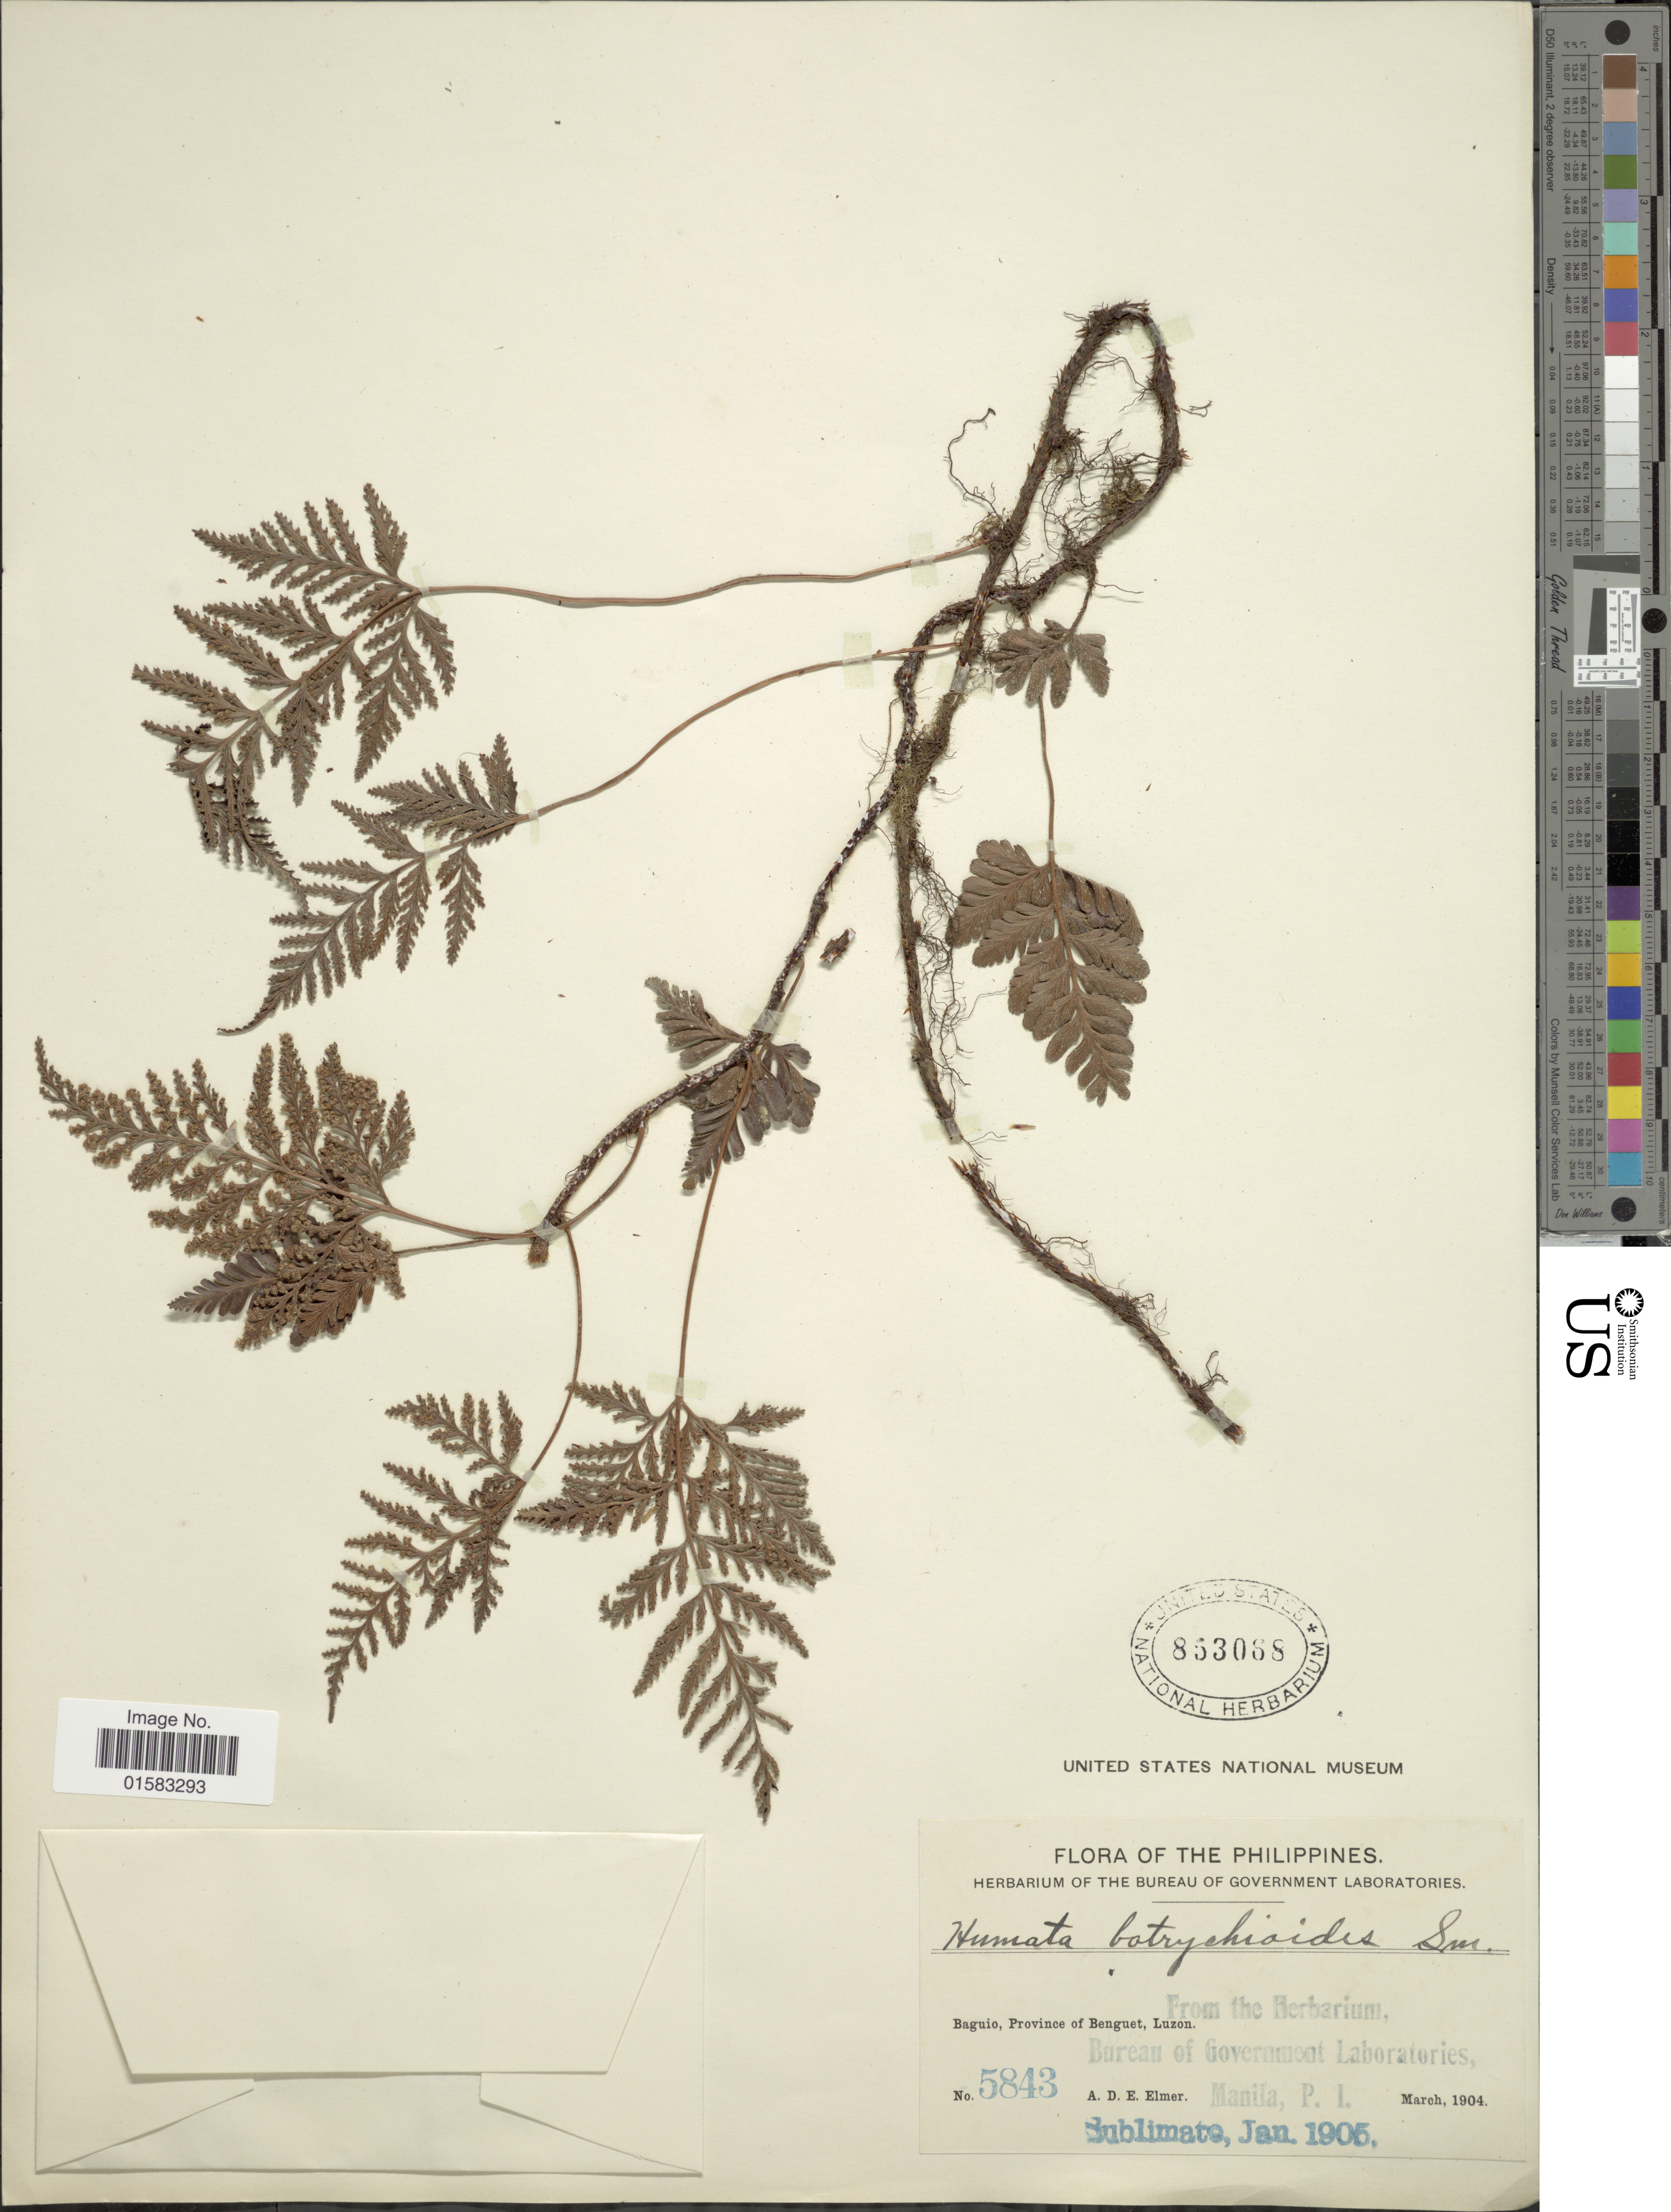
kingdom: Plantae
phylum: Tracheophyta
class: Polypodiopsida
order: Polypodiales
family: Davalliaceae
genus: Davallia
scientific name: Davallia repens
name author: (L. f.) Kuhn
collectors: A. D. E. Elmer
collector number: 5843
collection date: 1904-03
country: Philippines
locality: Baguio, Province of Benguet, Luzon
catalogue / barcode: US 853068